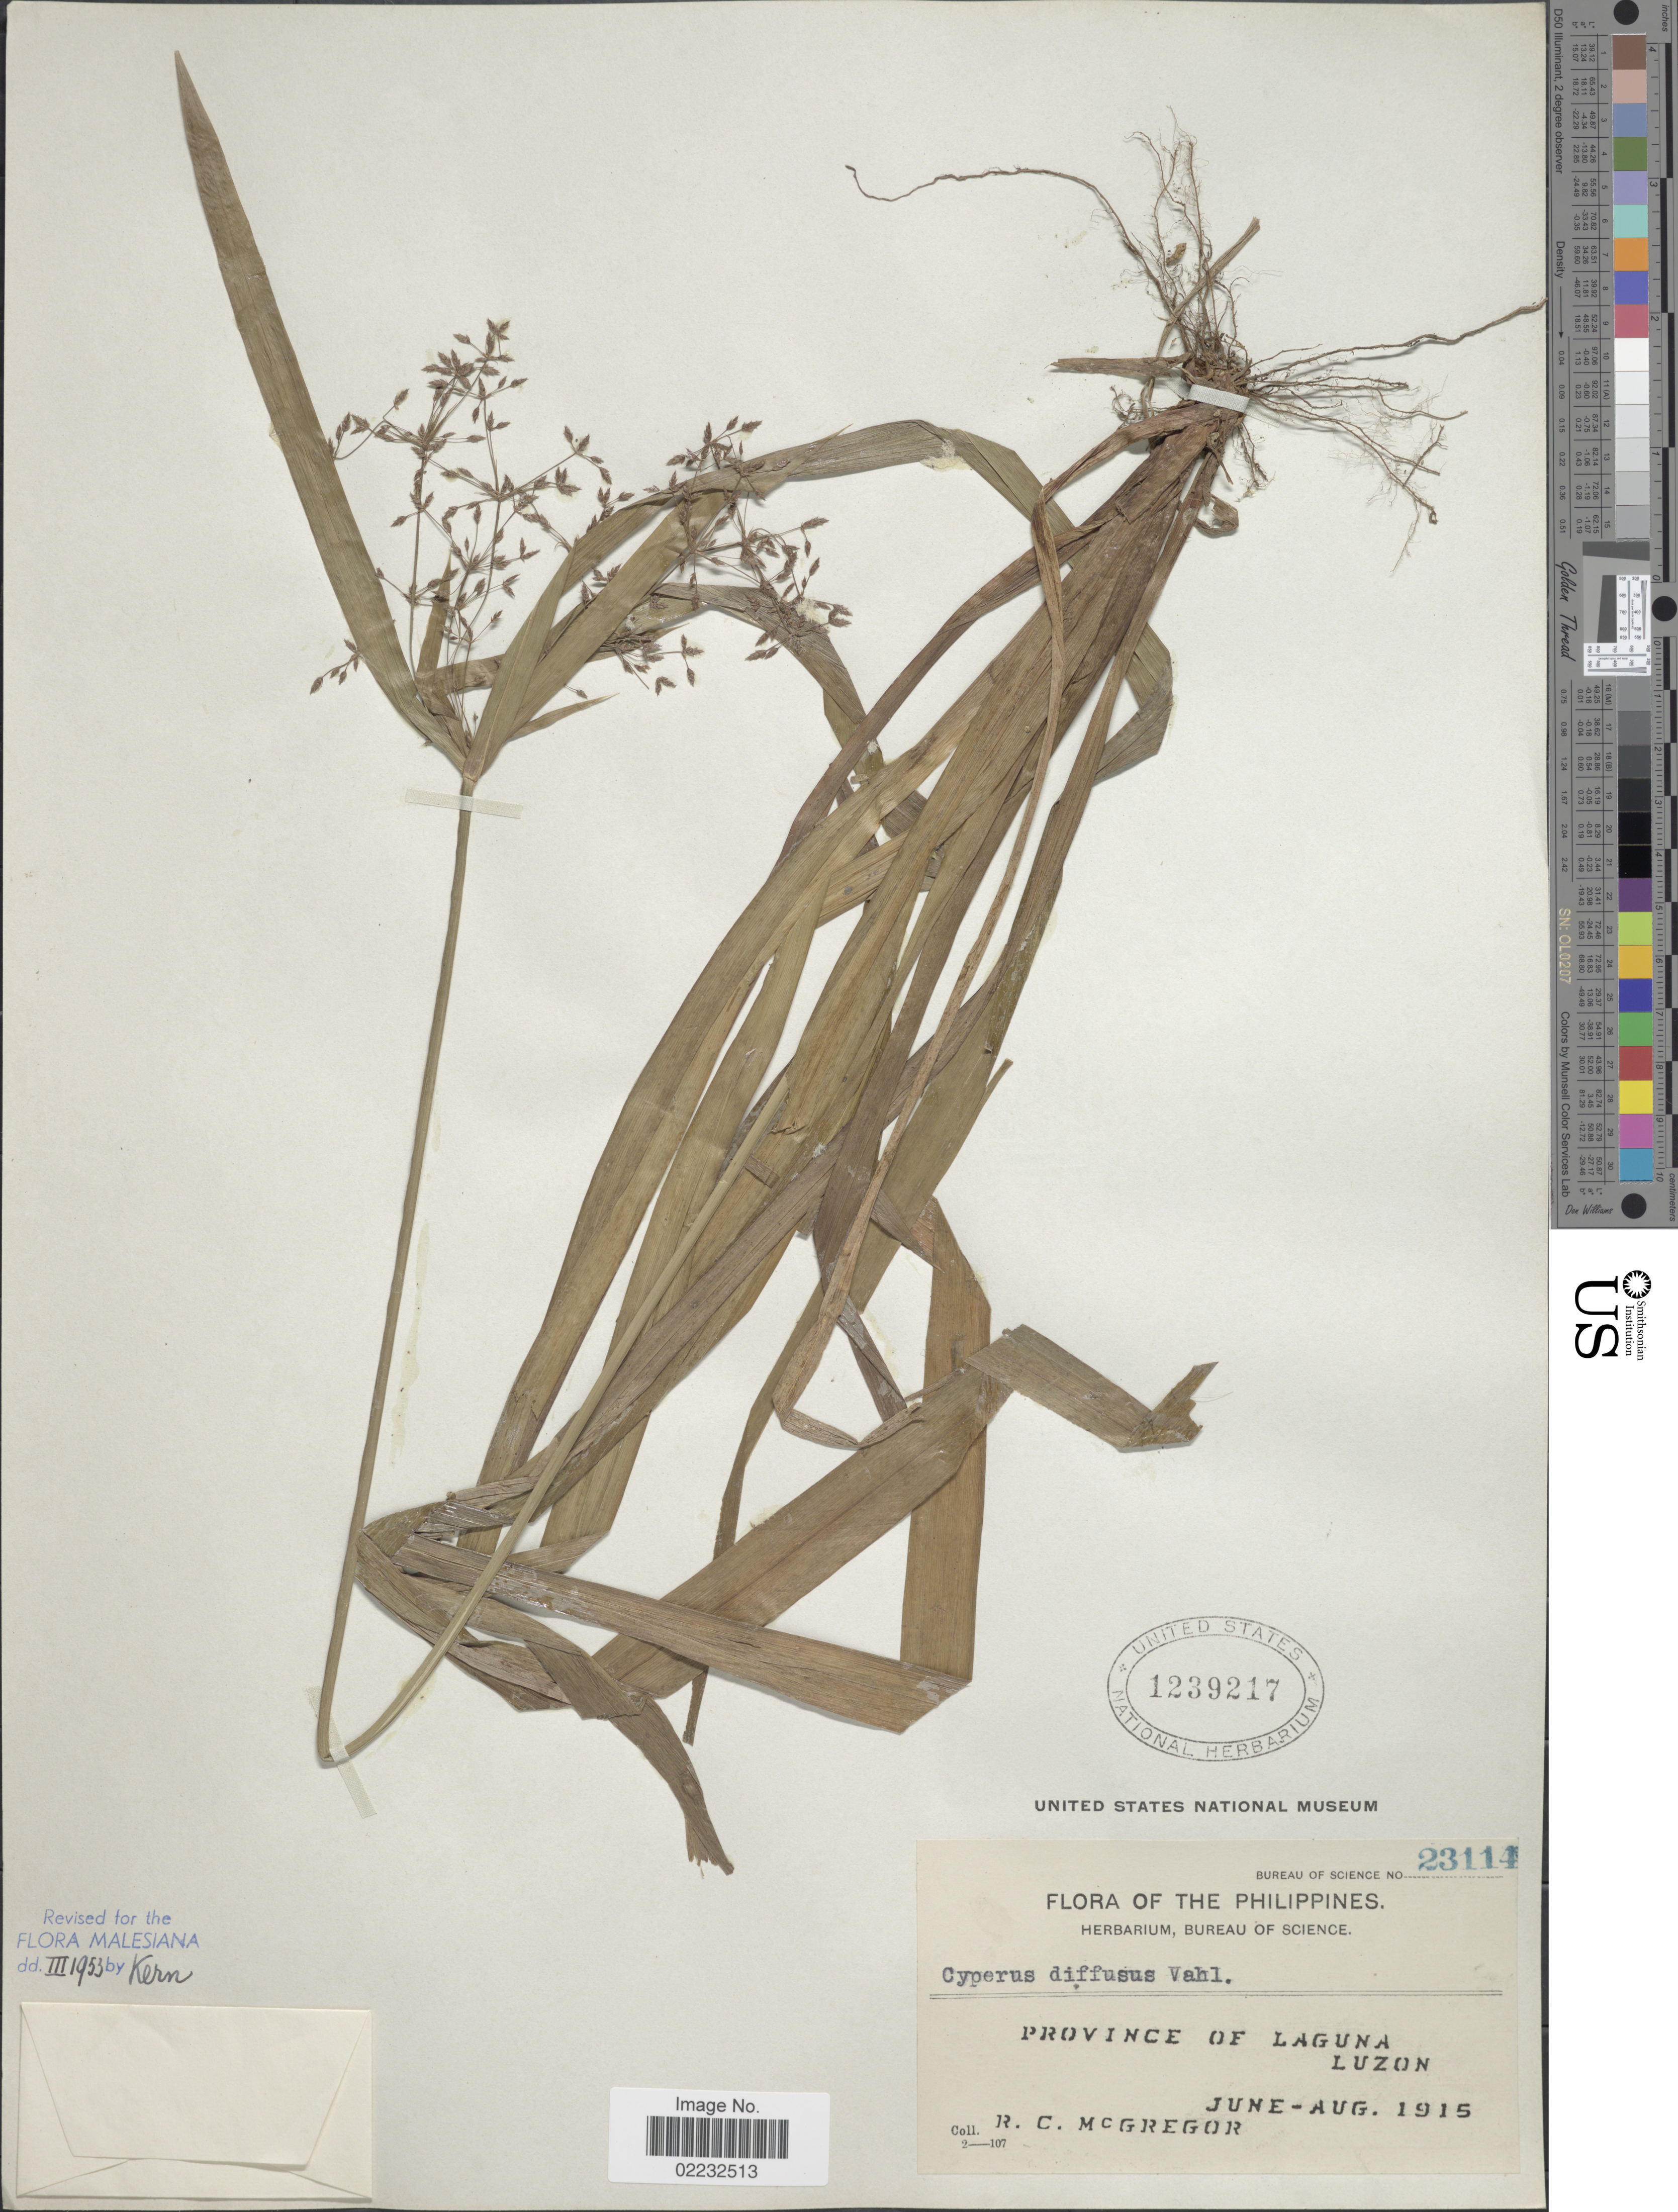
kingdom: Plantae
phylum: Tracheophyta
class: Liliopsida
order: Poales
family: Cyperaceae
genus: Cyperus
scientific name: Cyperus diffusus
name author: Vahl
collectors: R. C. McGregor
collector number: Bureau of Science 23114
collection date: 1915-06/1915-08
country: Philippines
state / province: Calabarzon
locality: Province of Laguna, Luzon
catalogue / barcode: US 1239217